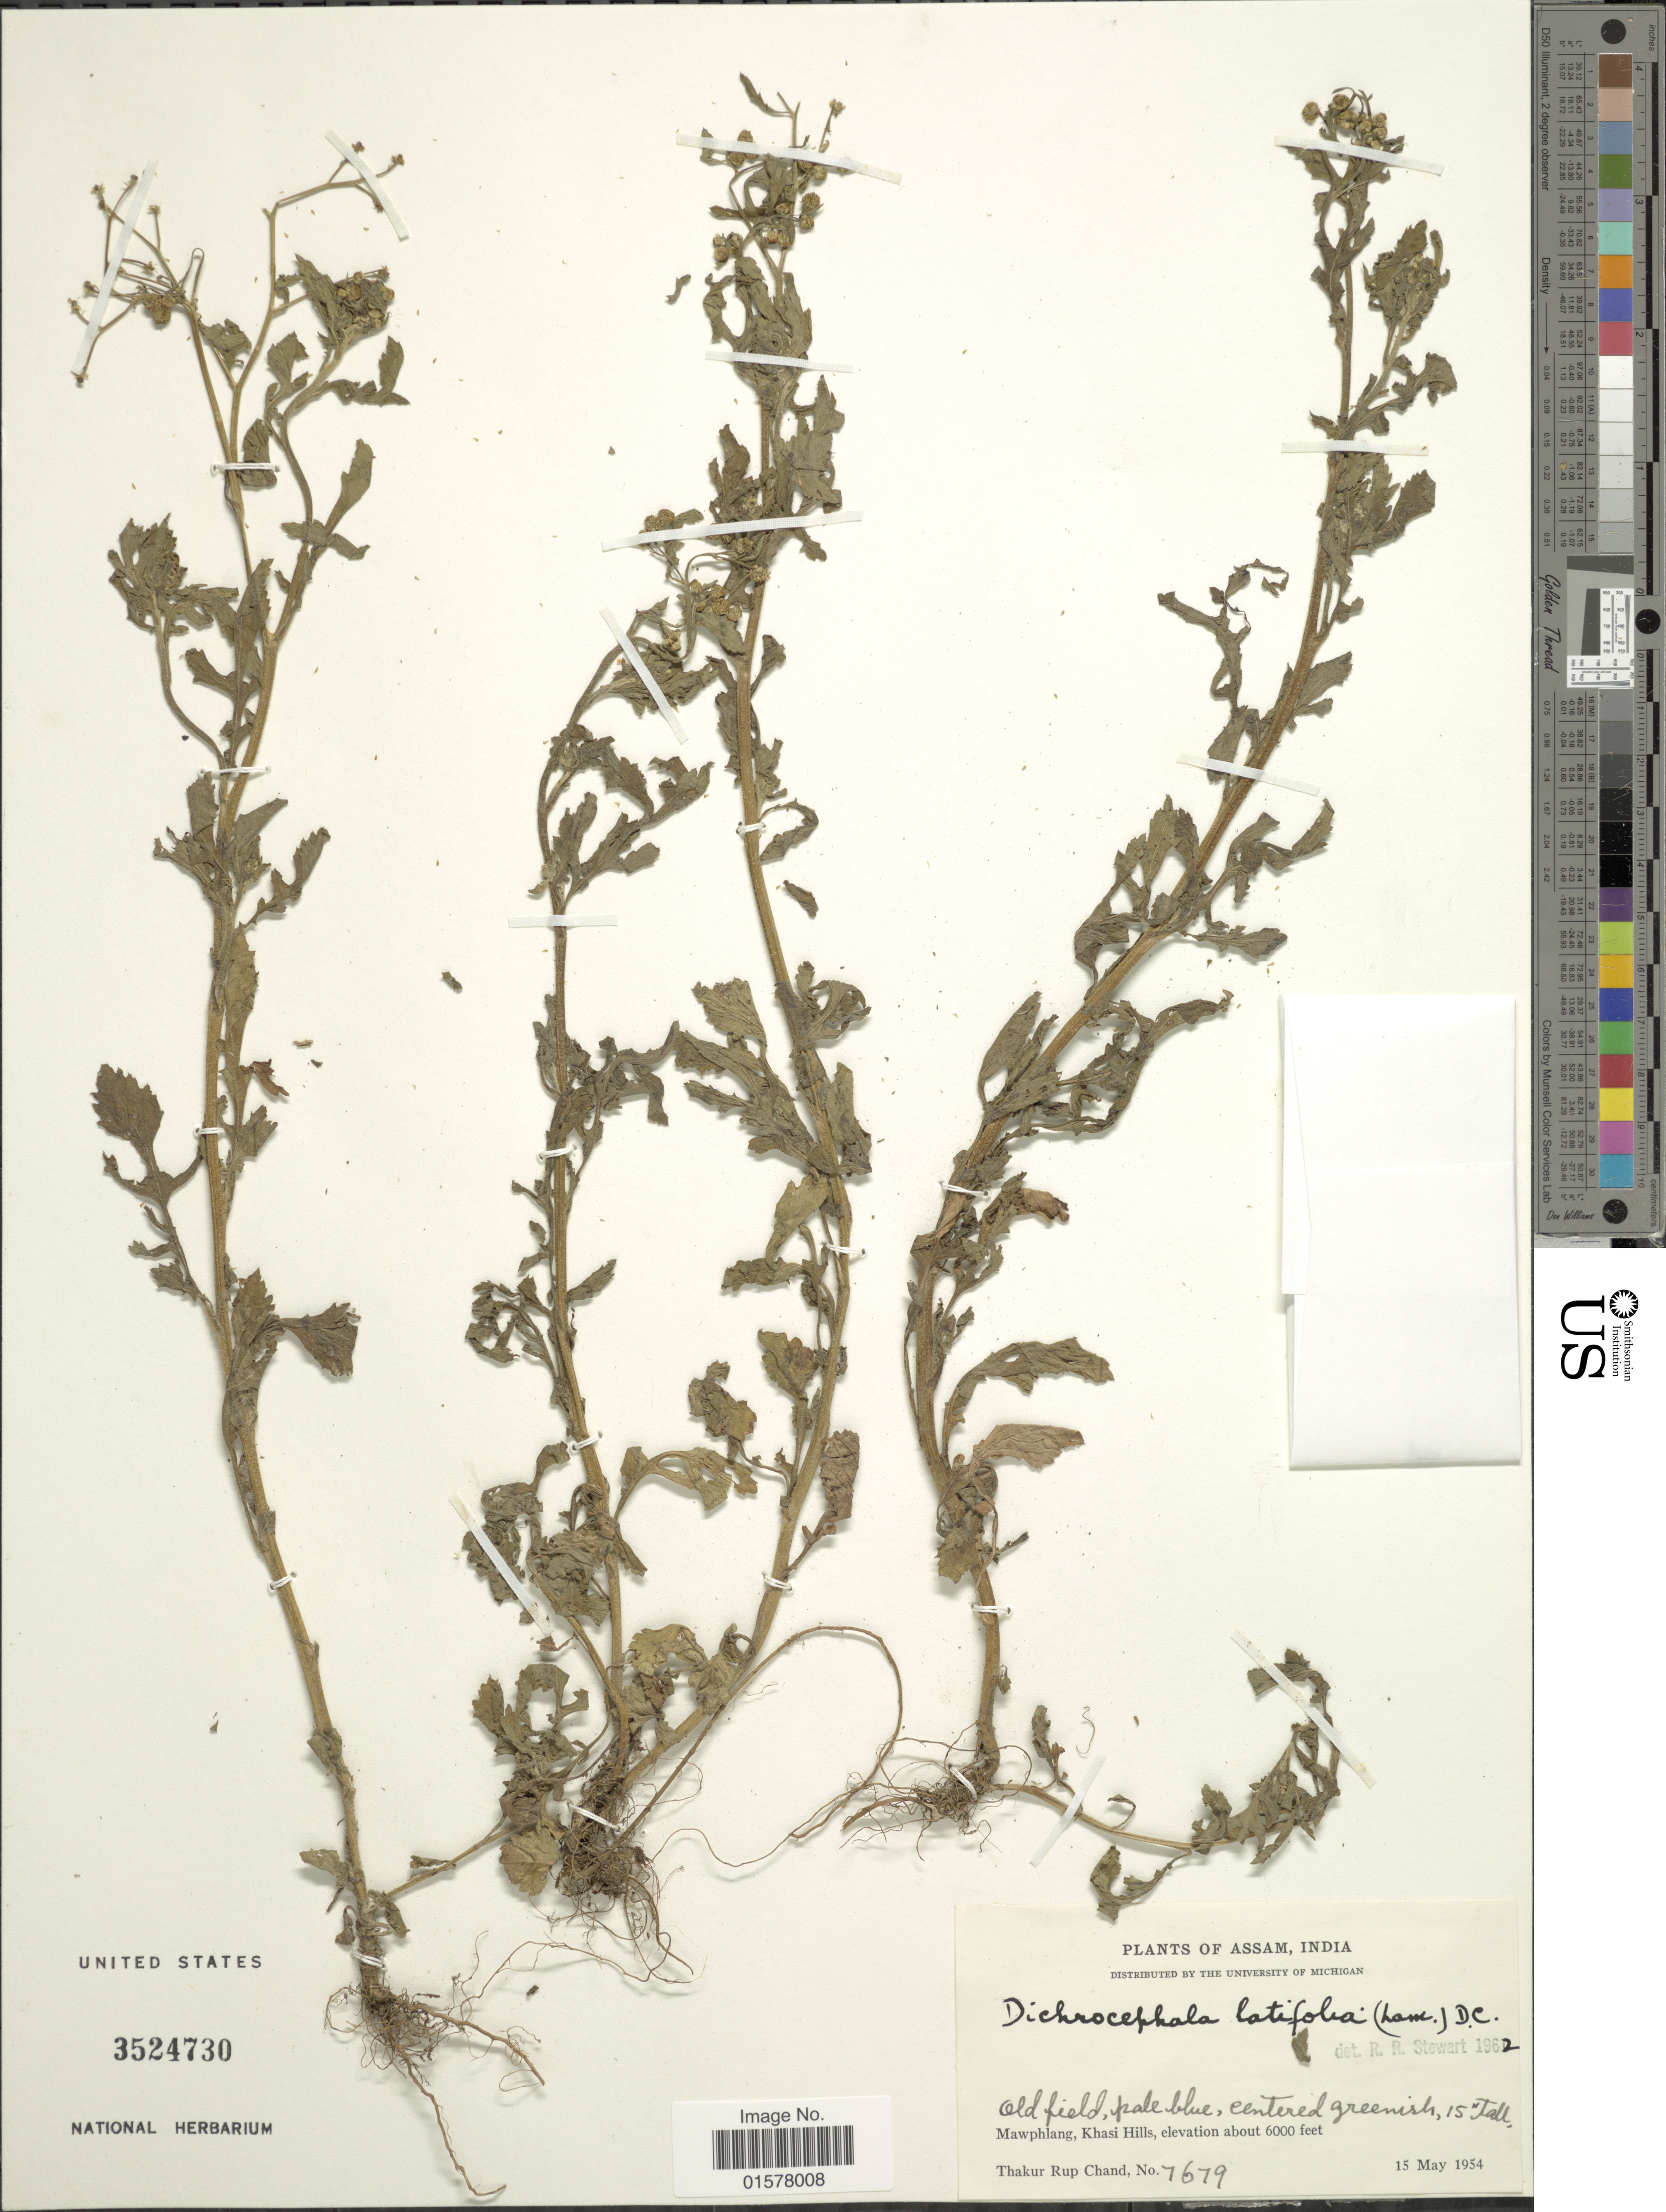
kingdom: Plantae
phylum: Tracheophyta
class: Magnoliopsida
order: Asterales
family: Asteraceae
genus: Dichrocephala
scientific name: Dichrocephala latifolia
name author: (Lam.) DC.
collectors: T. R. Chand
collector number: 7679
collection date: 1954-05-15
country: India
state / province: Meghalaya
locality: Mawphlang, Khasi Hills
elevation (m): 1829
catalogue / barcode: US 3524730